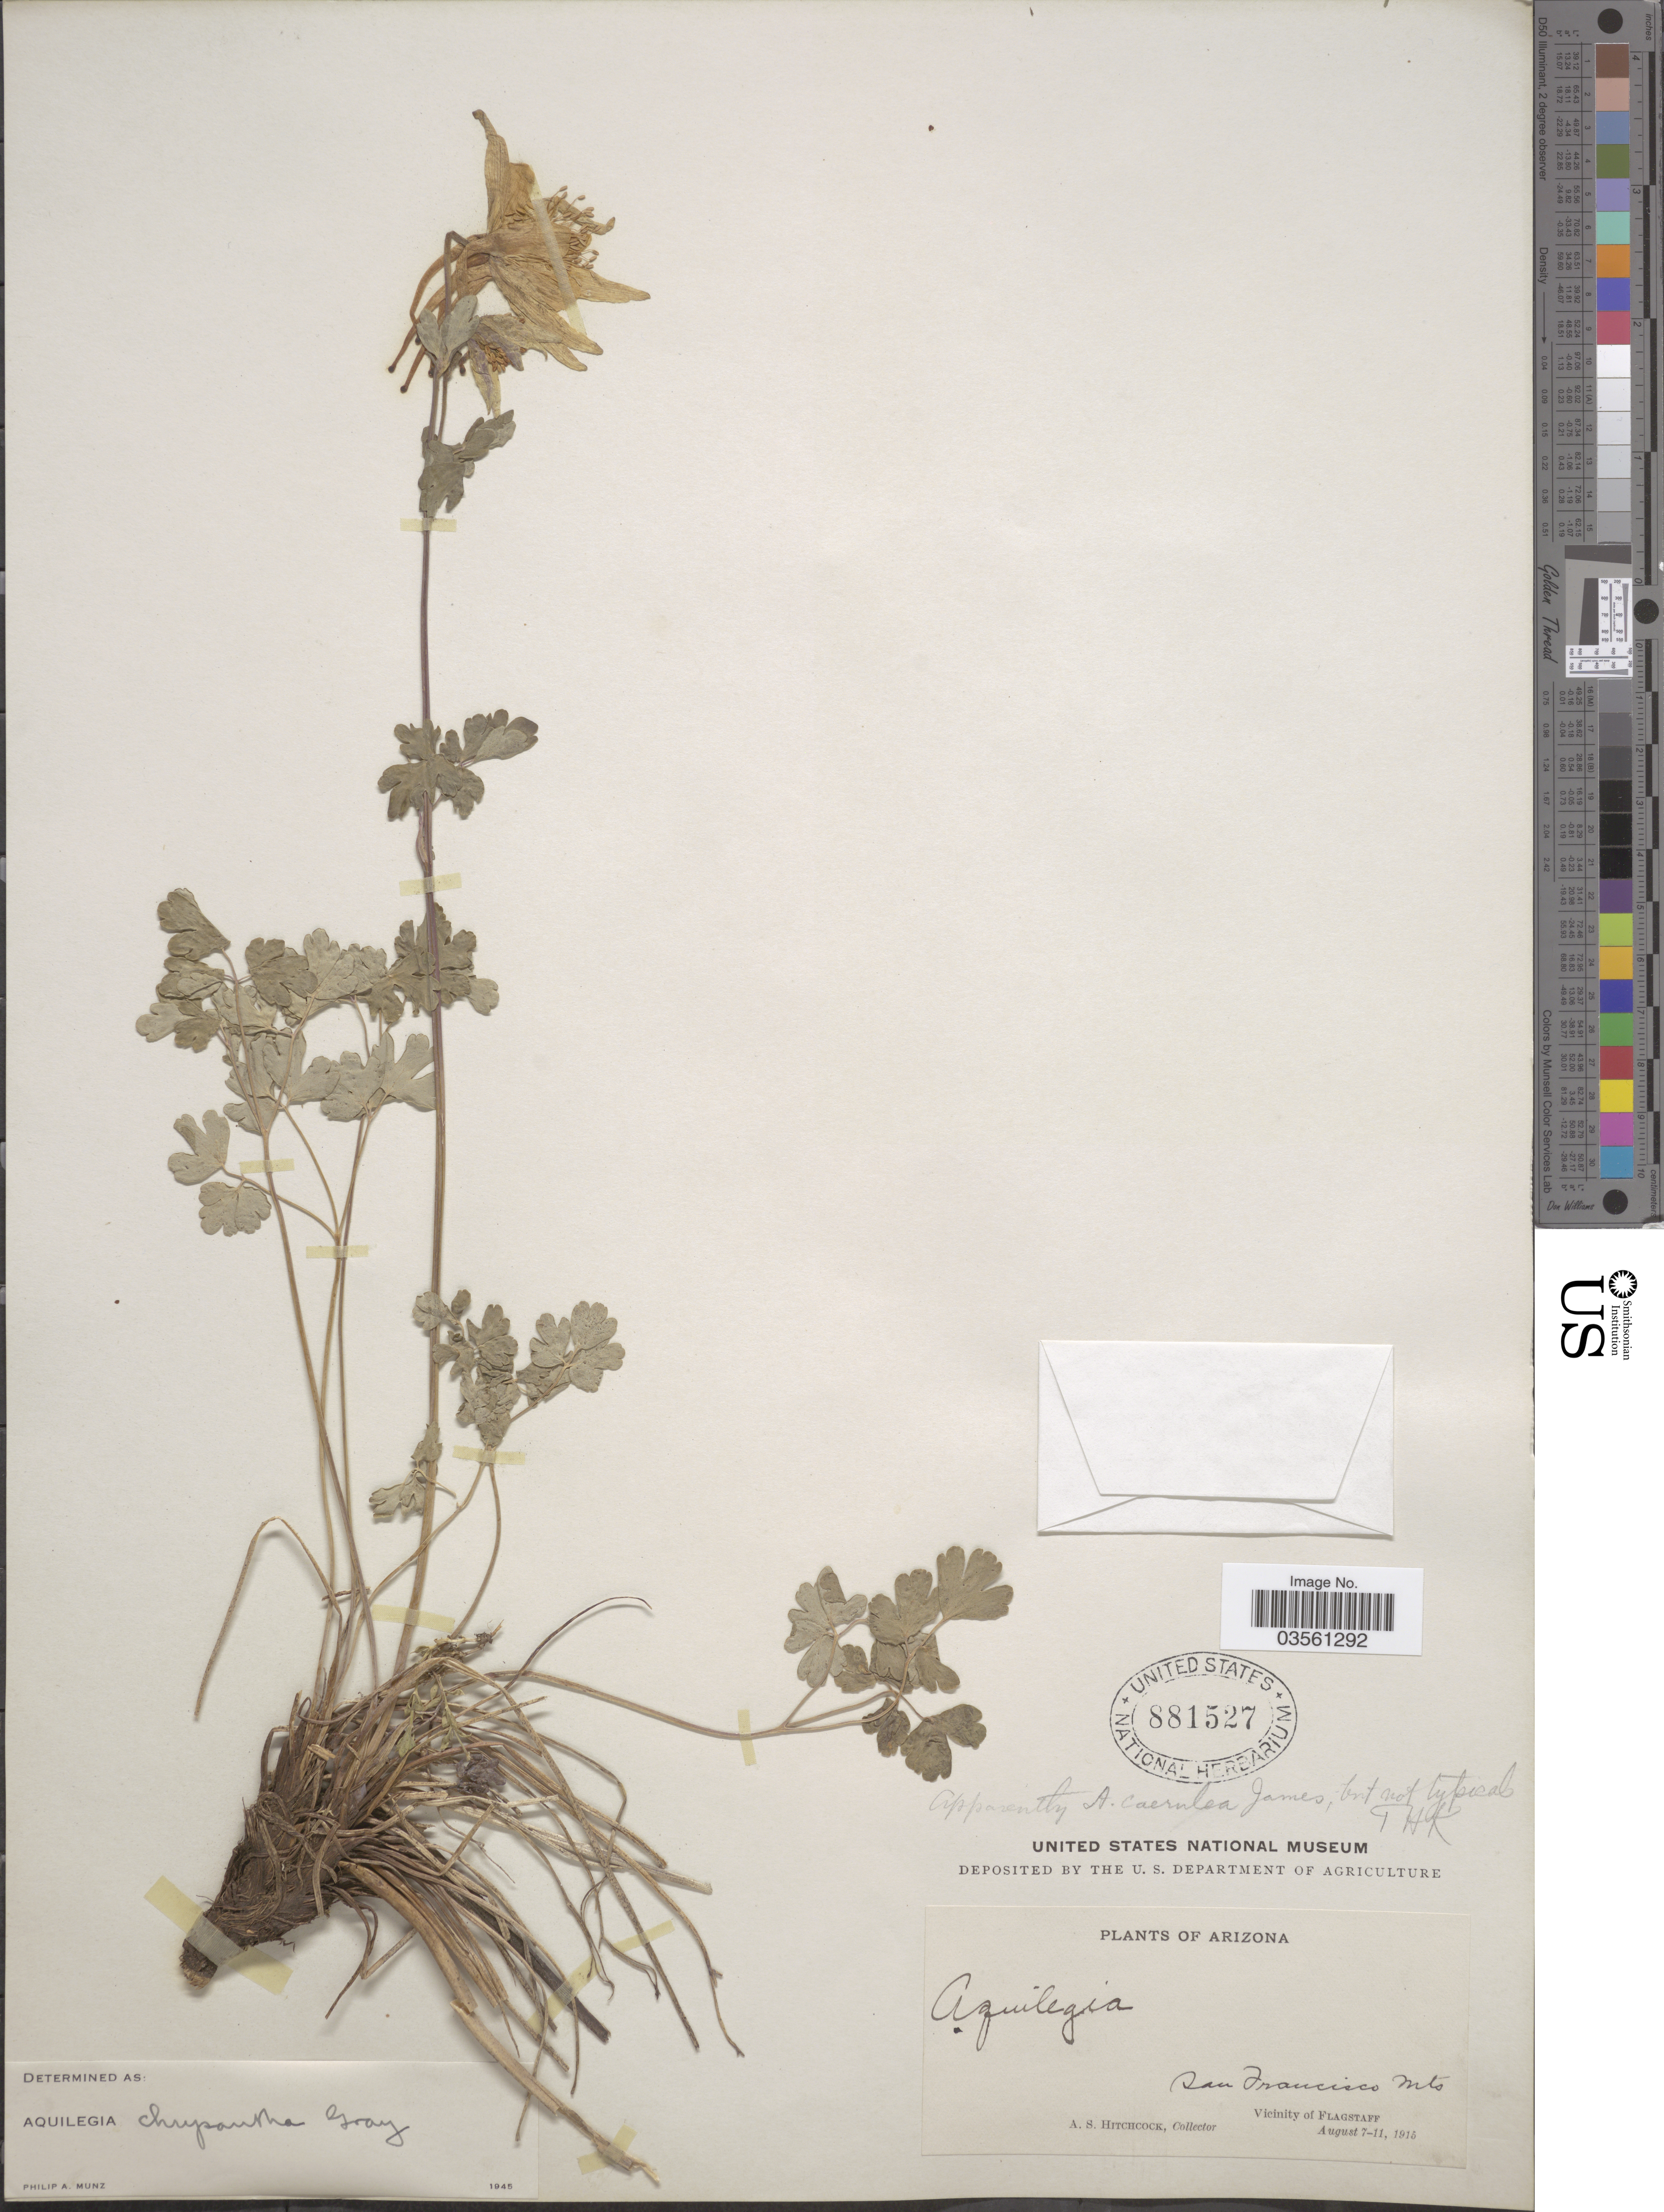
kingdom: Plantae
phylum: Tracheophyta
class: Magnoliopsida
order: Ranunculales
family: Ranunculaceae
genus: Aquilegia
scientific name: Aquilegia chrysantha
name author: A. Gray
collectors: A. S. Hitchcock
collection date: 1915-08-07/1915-08-11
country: United States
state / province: Arizona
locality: San Francisco Mts. Vicinity of Flagstaff.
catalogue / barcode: US 881527